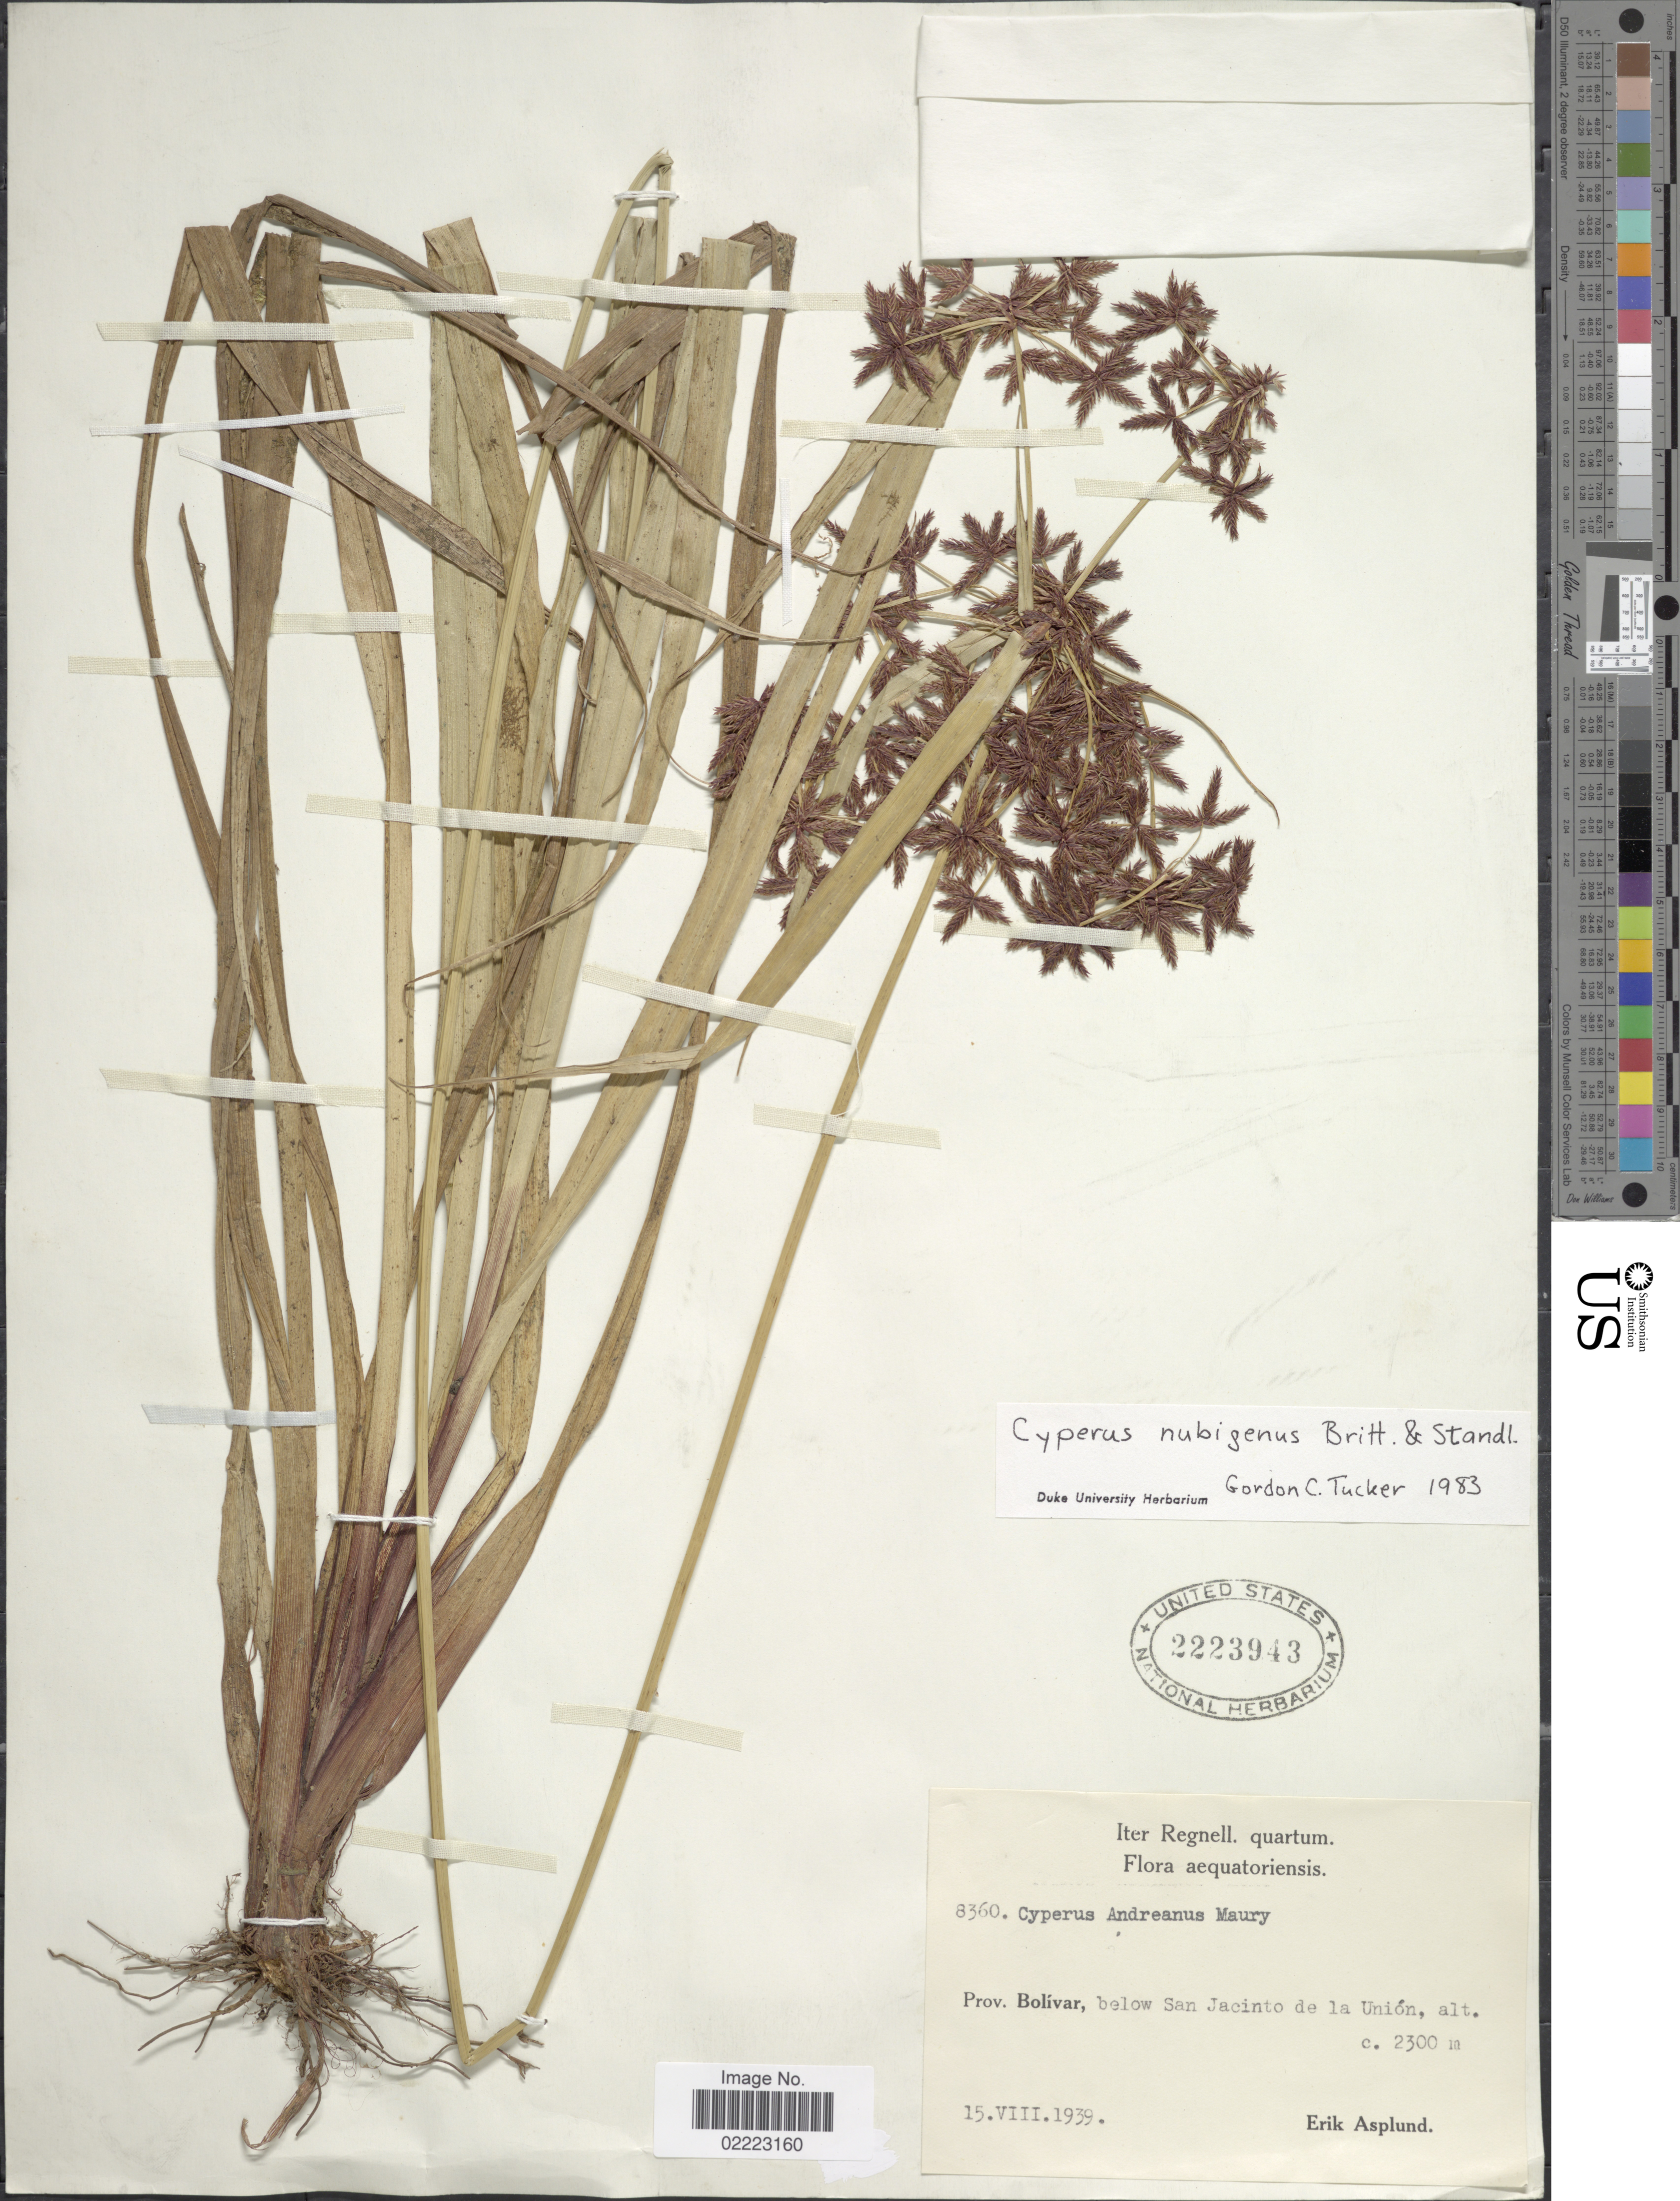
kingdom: Plantae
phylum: Tracheophyta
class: Liliopsida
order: Poales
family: Cyperaceae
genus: Cyperus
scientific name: Cyperus tabina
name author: Steud. ex Boeckeler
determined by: Strong, Mark T., (BOT), Smithsonian Institution - National Museum of Natural History (UNITED STATES)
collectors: E. Asplund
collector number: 8360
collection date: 1939-08-15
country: Ecuador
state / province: Bolívar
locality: Below San Jacinto de la Unión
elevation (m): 2300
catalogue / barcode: US 2223943